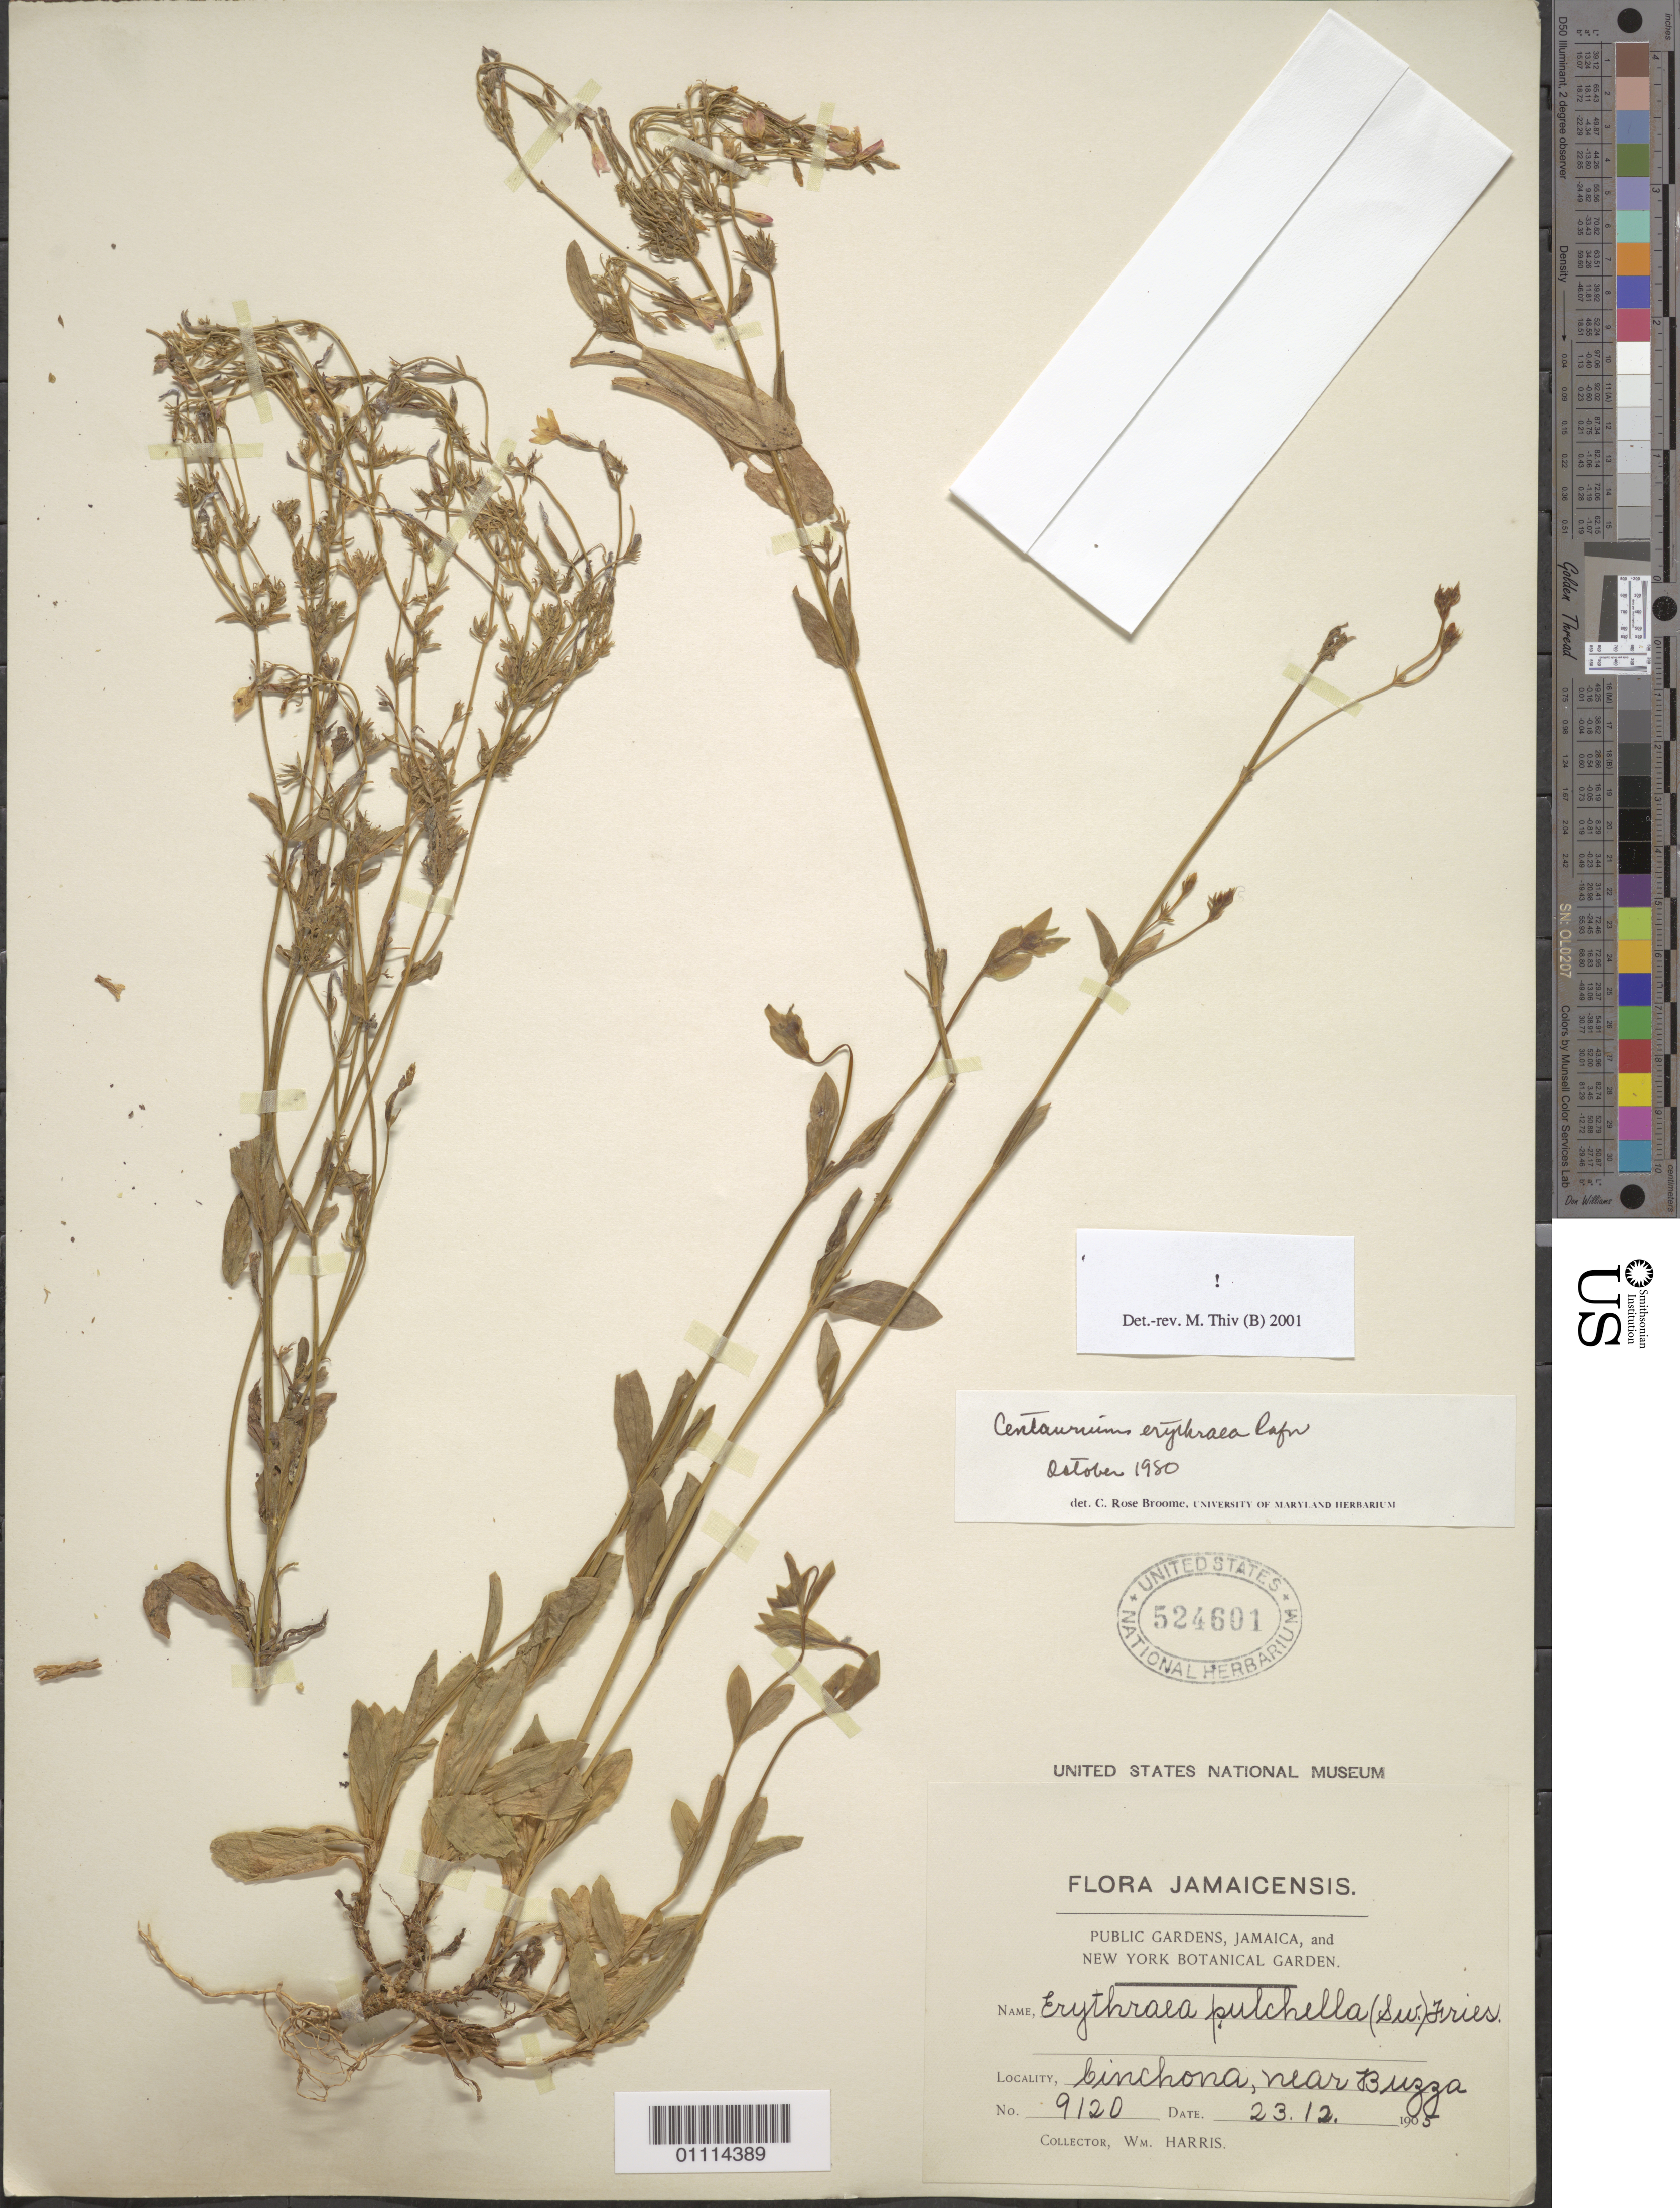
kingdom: Plantae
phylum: Tracheophyta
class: Magnoliopsida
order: Gentianales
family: Gentianaceae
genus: Centaurium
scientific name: Centaurium erythraea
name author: Rafn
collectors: W. Harris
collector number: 9120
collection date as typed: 23 Dec 1905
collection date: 1905-12-23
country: Jamaica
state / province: Saint Andrew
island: Jamaica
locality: Cinchona, near Buzza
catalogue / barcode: US 1114389